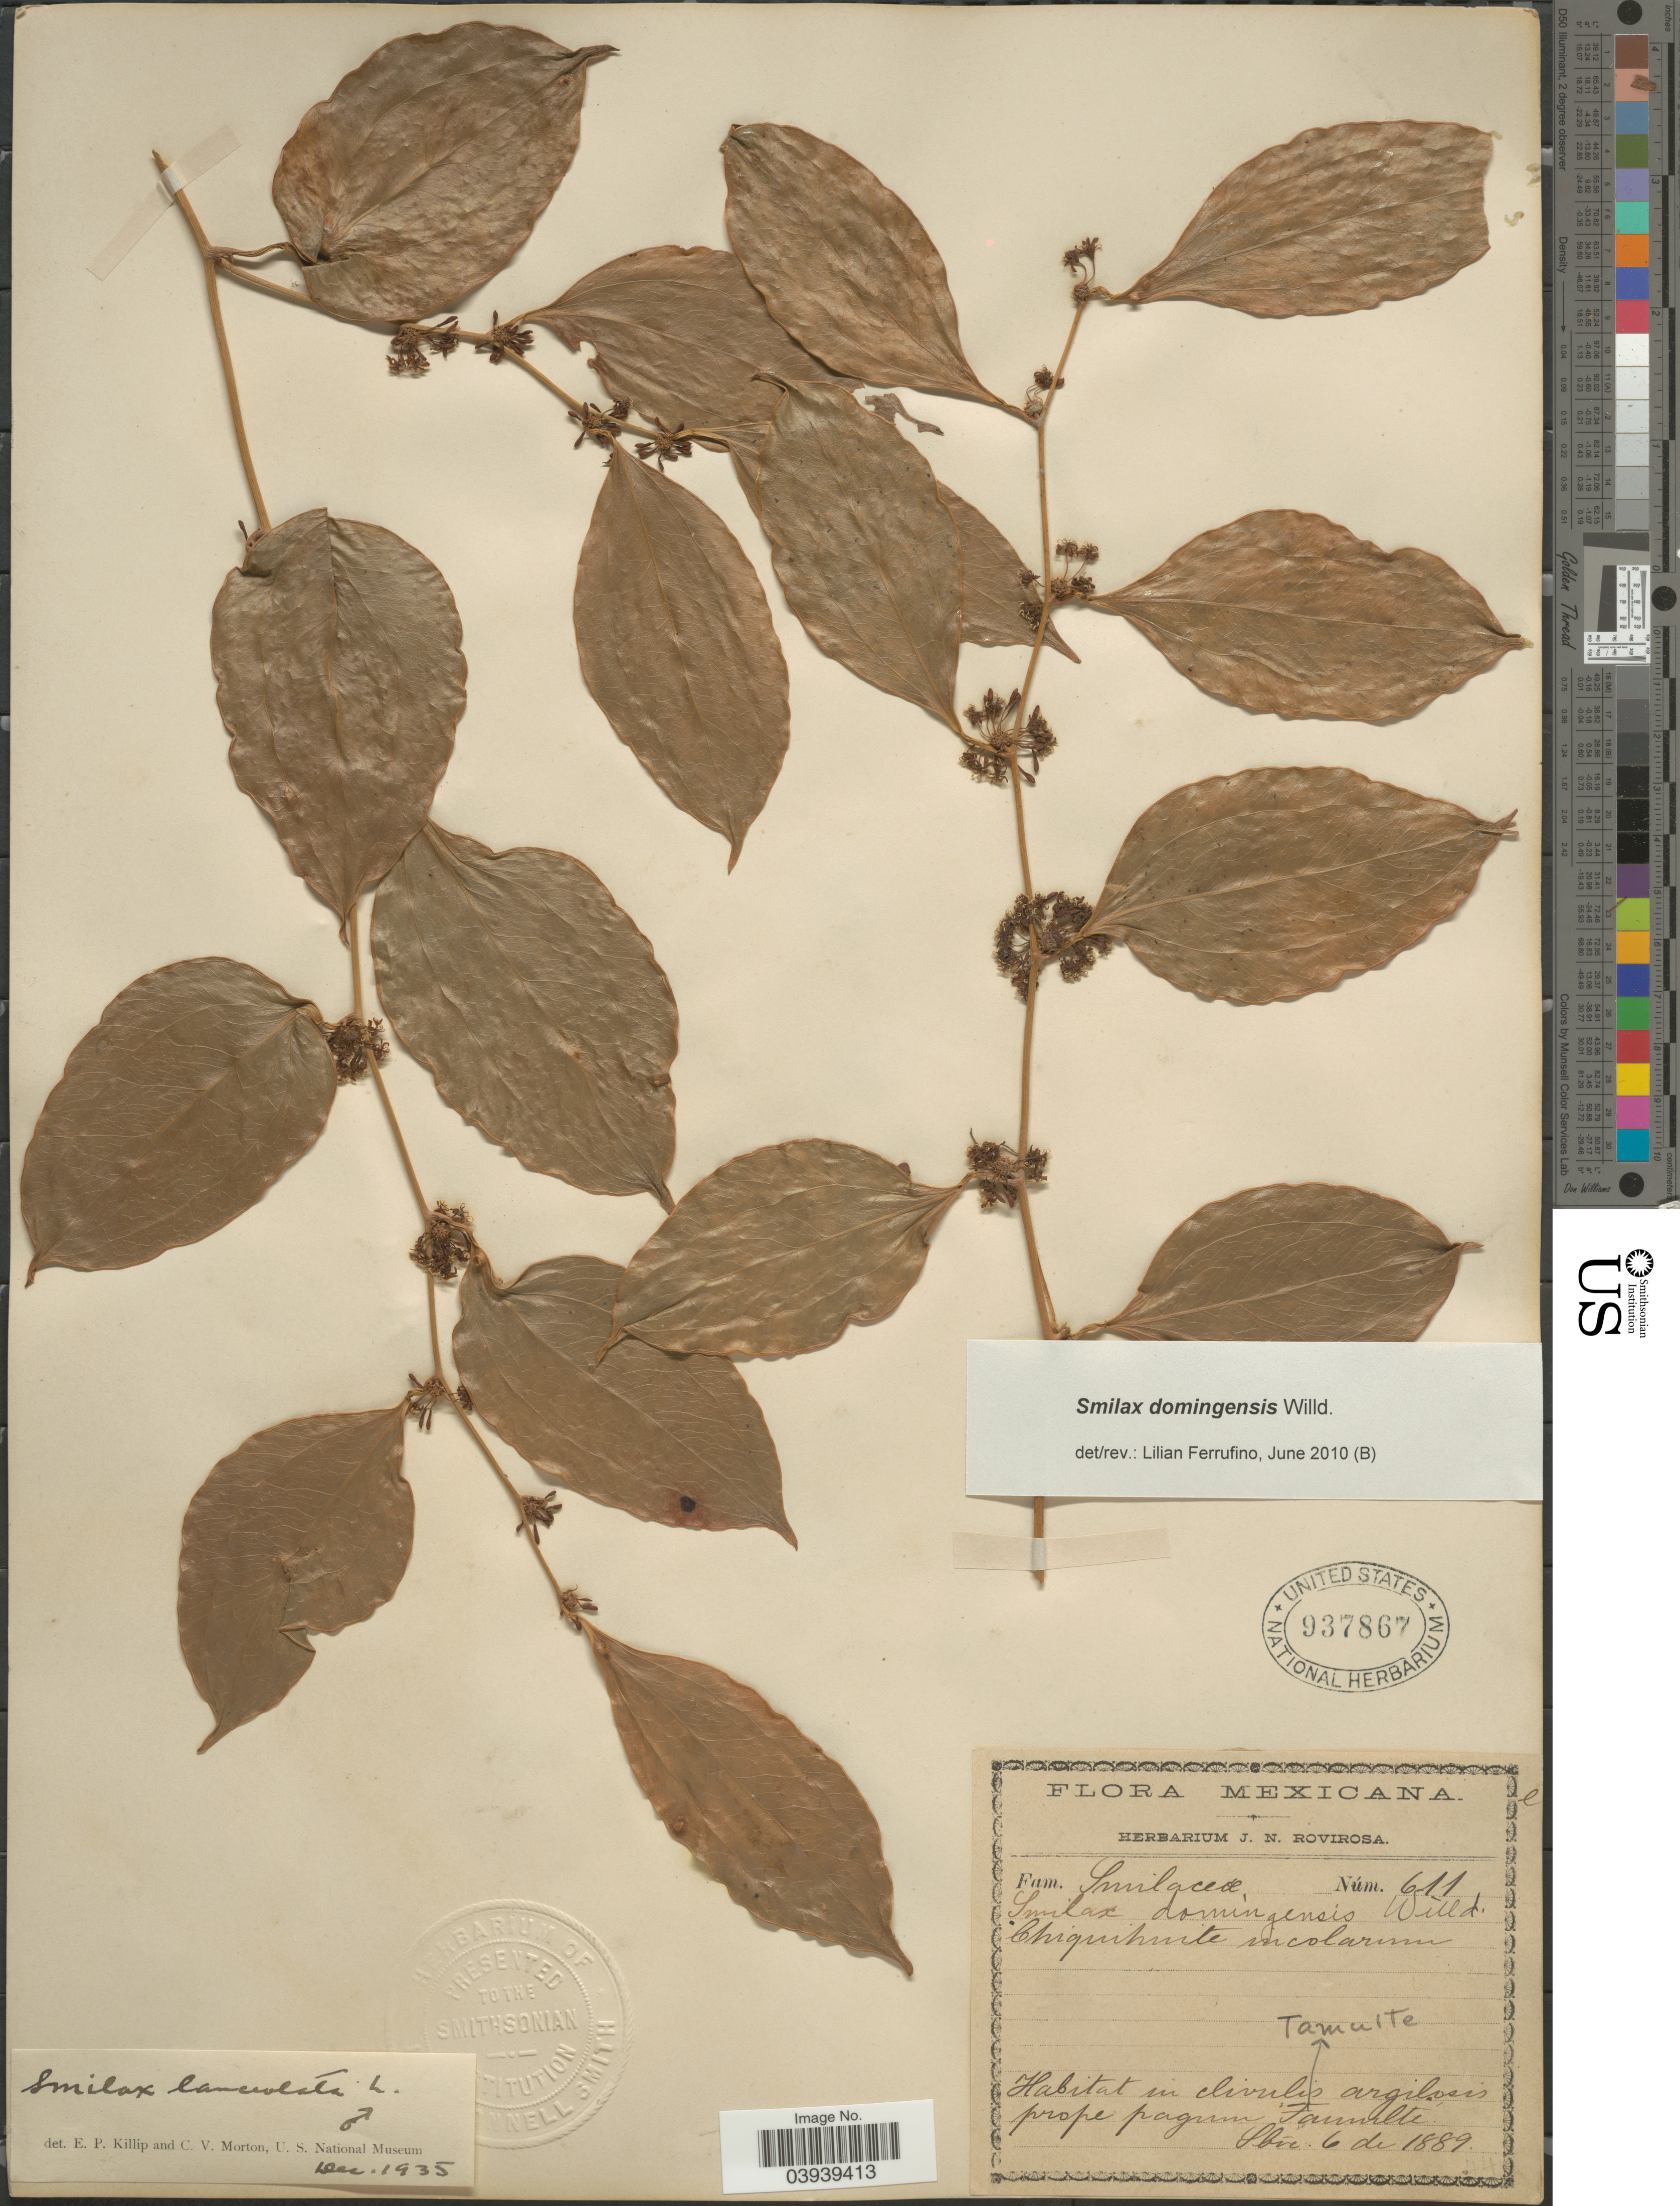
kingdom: Plantae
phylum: Tracheophyta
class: Liliopsida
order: Liliales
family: Smilacaceae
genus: Smilax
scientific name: Smilax domingensis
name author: Willd.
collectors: ex herb. J. N. Rovirosa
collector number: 611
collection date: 1889-09-06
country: Mexico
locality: Mexicana. In clivulis argilosis prope pagum Tamulte.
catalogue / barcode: US 937867